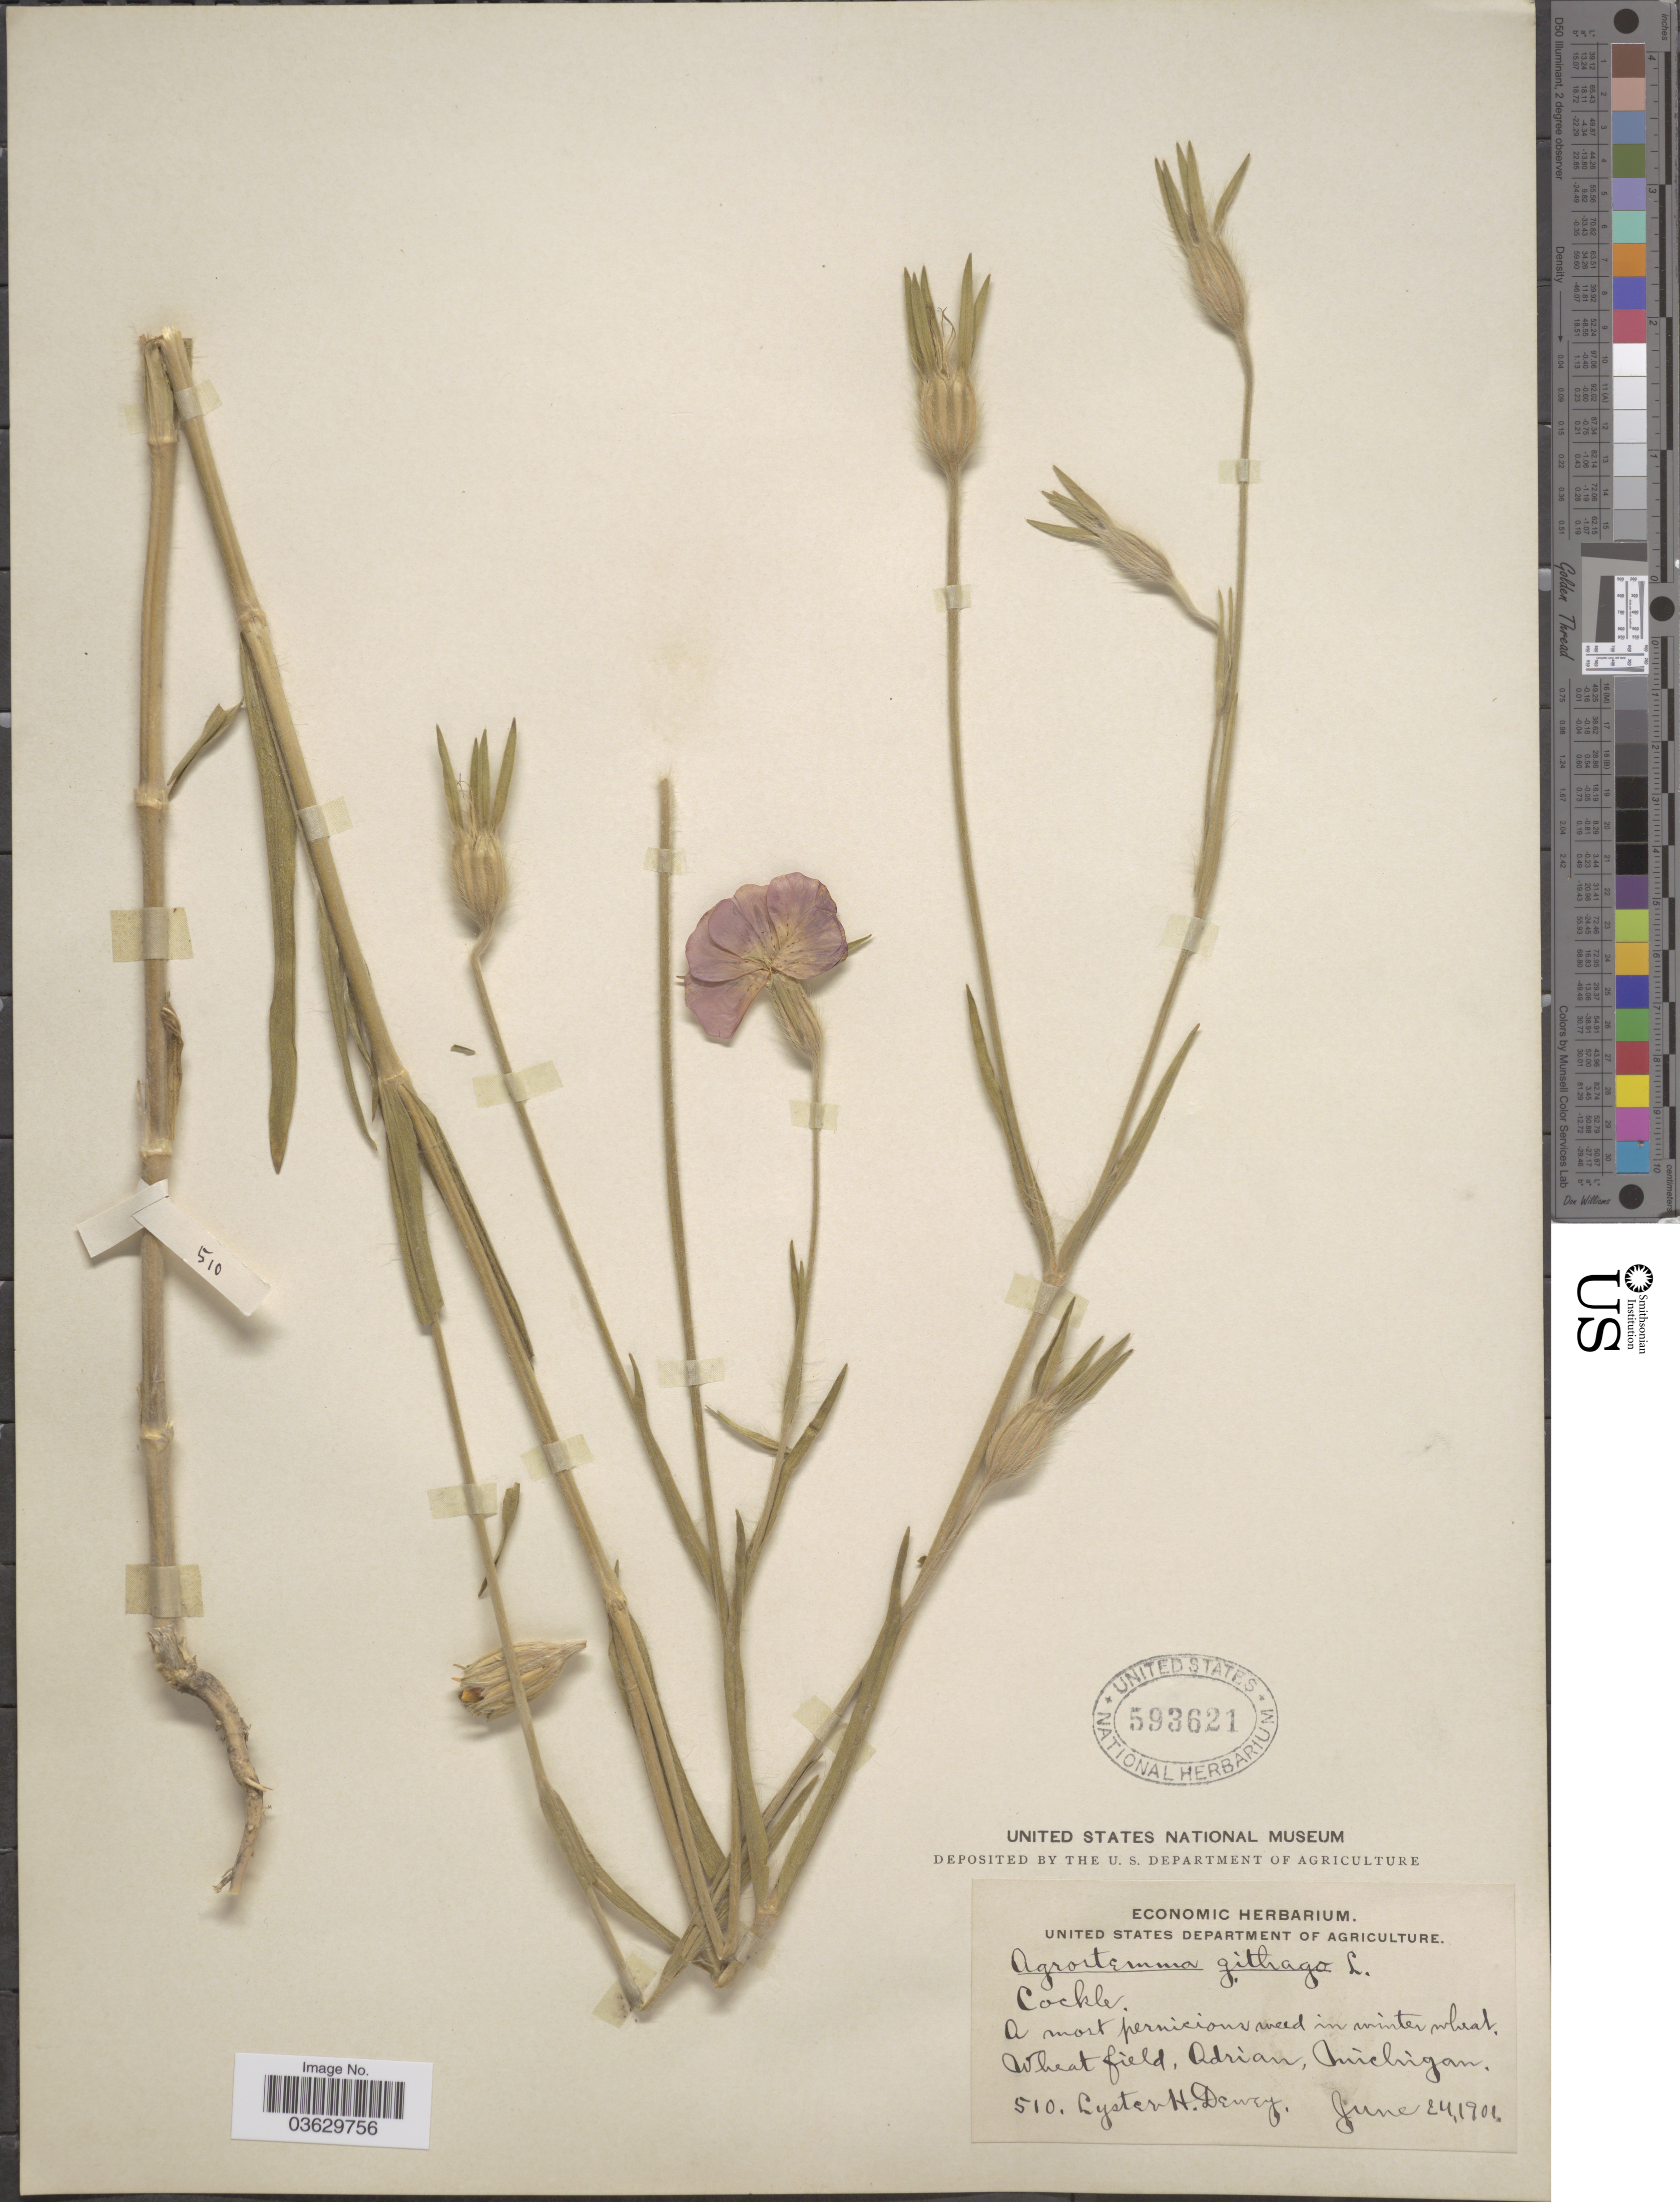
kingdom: Plantae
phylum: Tracheophyta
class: Magnoliopsida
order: Caryophyllales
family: Caryophyllaceae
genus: Agrostemma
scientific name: Agrostemma sp.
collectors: L. H. Dewey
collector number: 510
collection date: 1901-06-24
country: United States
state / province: Michigan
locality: Wheat field, Adrian.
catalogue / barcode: US 593621